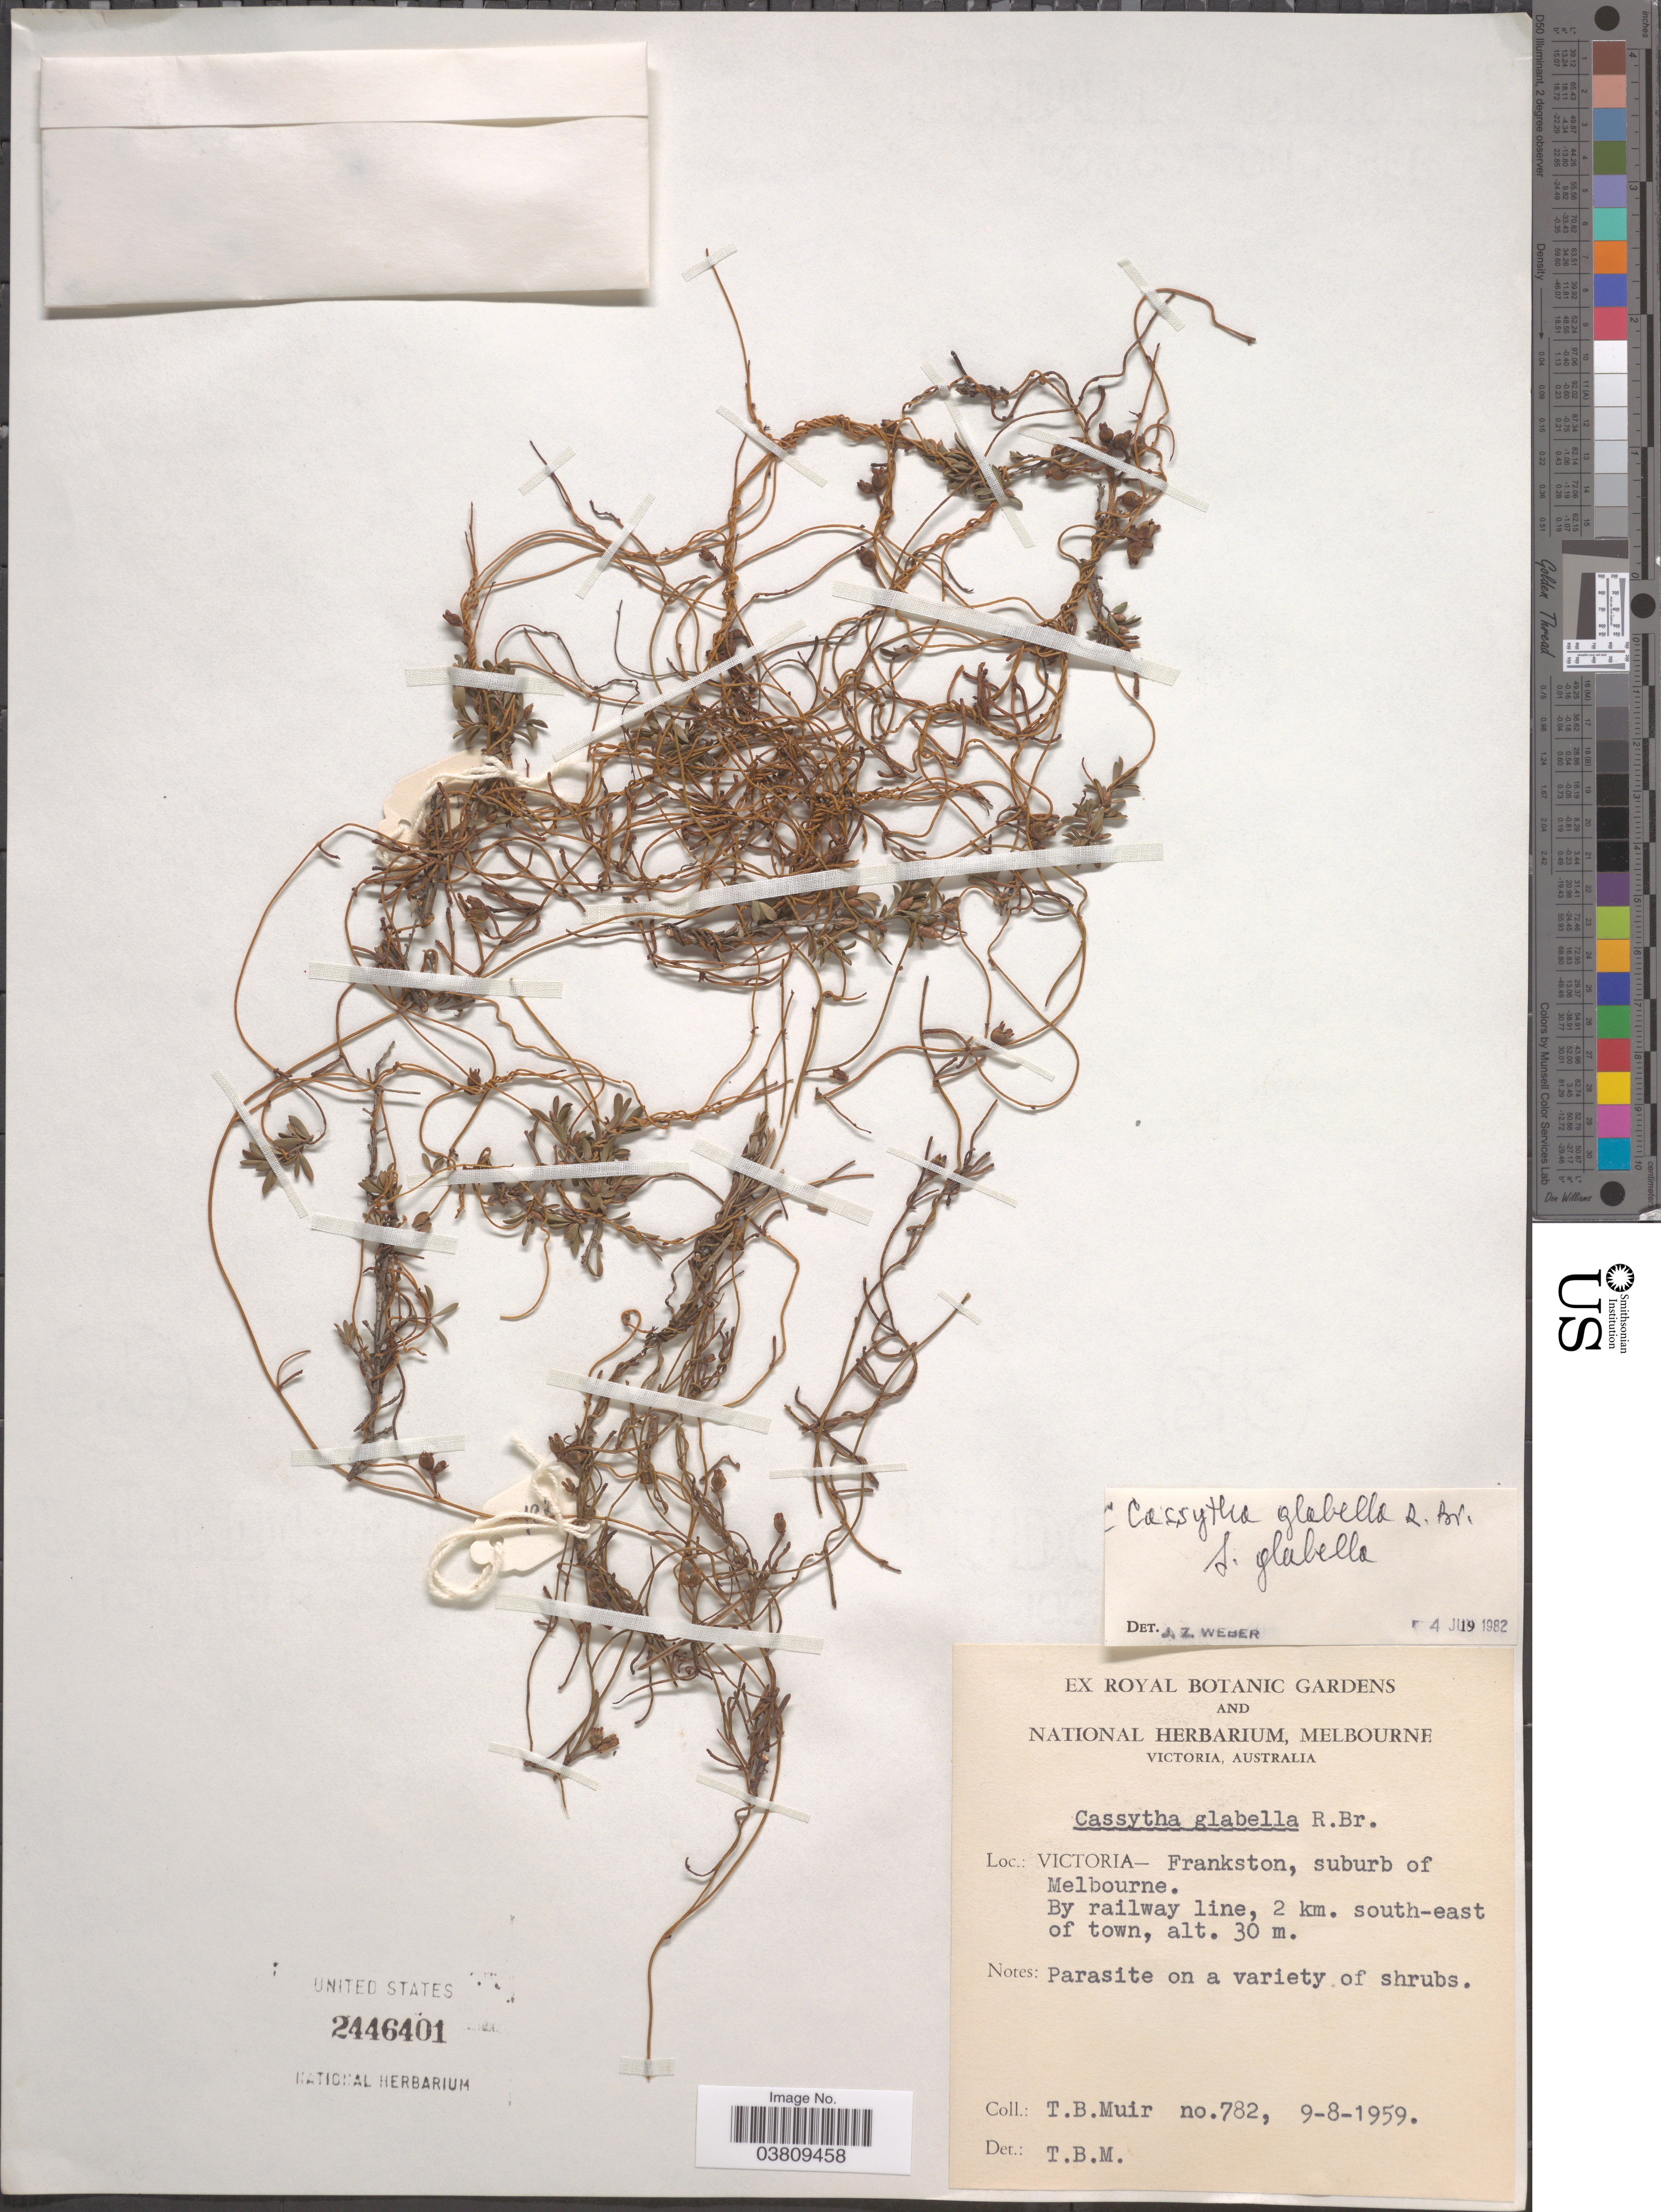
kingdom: Plantae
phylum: Tracheophyta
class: Magnoliopsida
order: Laurales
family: Lauraceae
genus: Cassytha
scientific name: Cassytha glabella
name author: R. Br.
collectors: T. Muir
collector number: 782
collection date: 1959-08-09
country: Australia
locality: Victoria - Frankston, suburb of Melbourne. By railway line, 2 km. south-east of town.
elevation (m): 30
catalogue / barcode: US 2446401